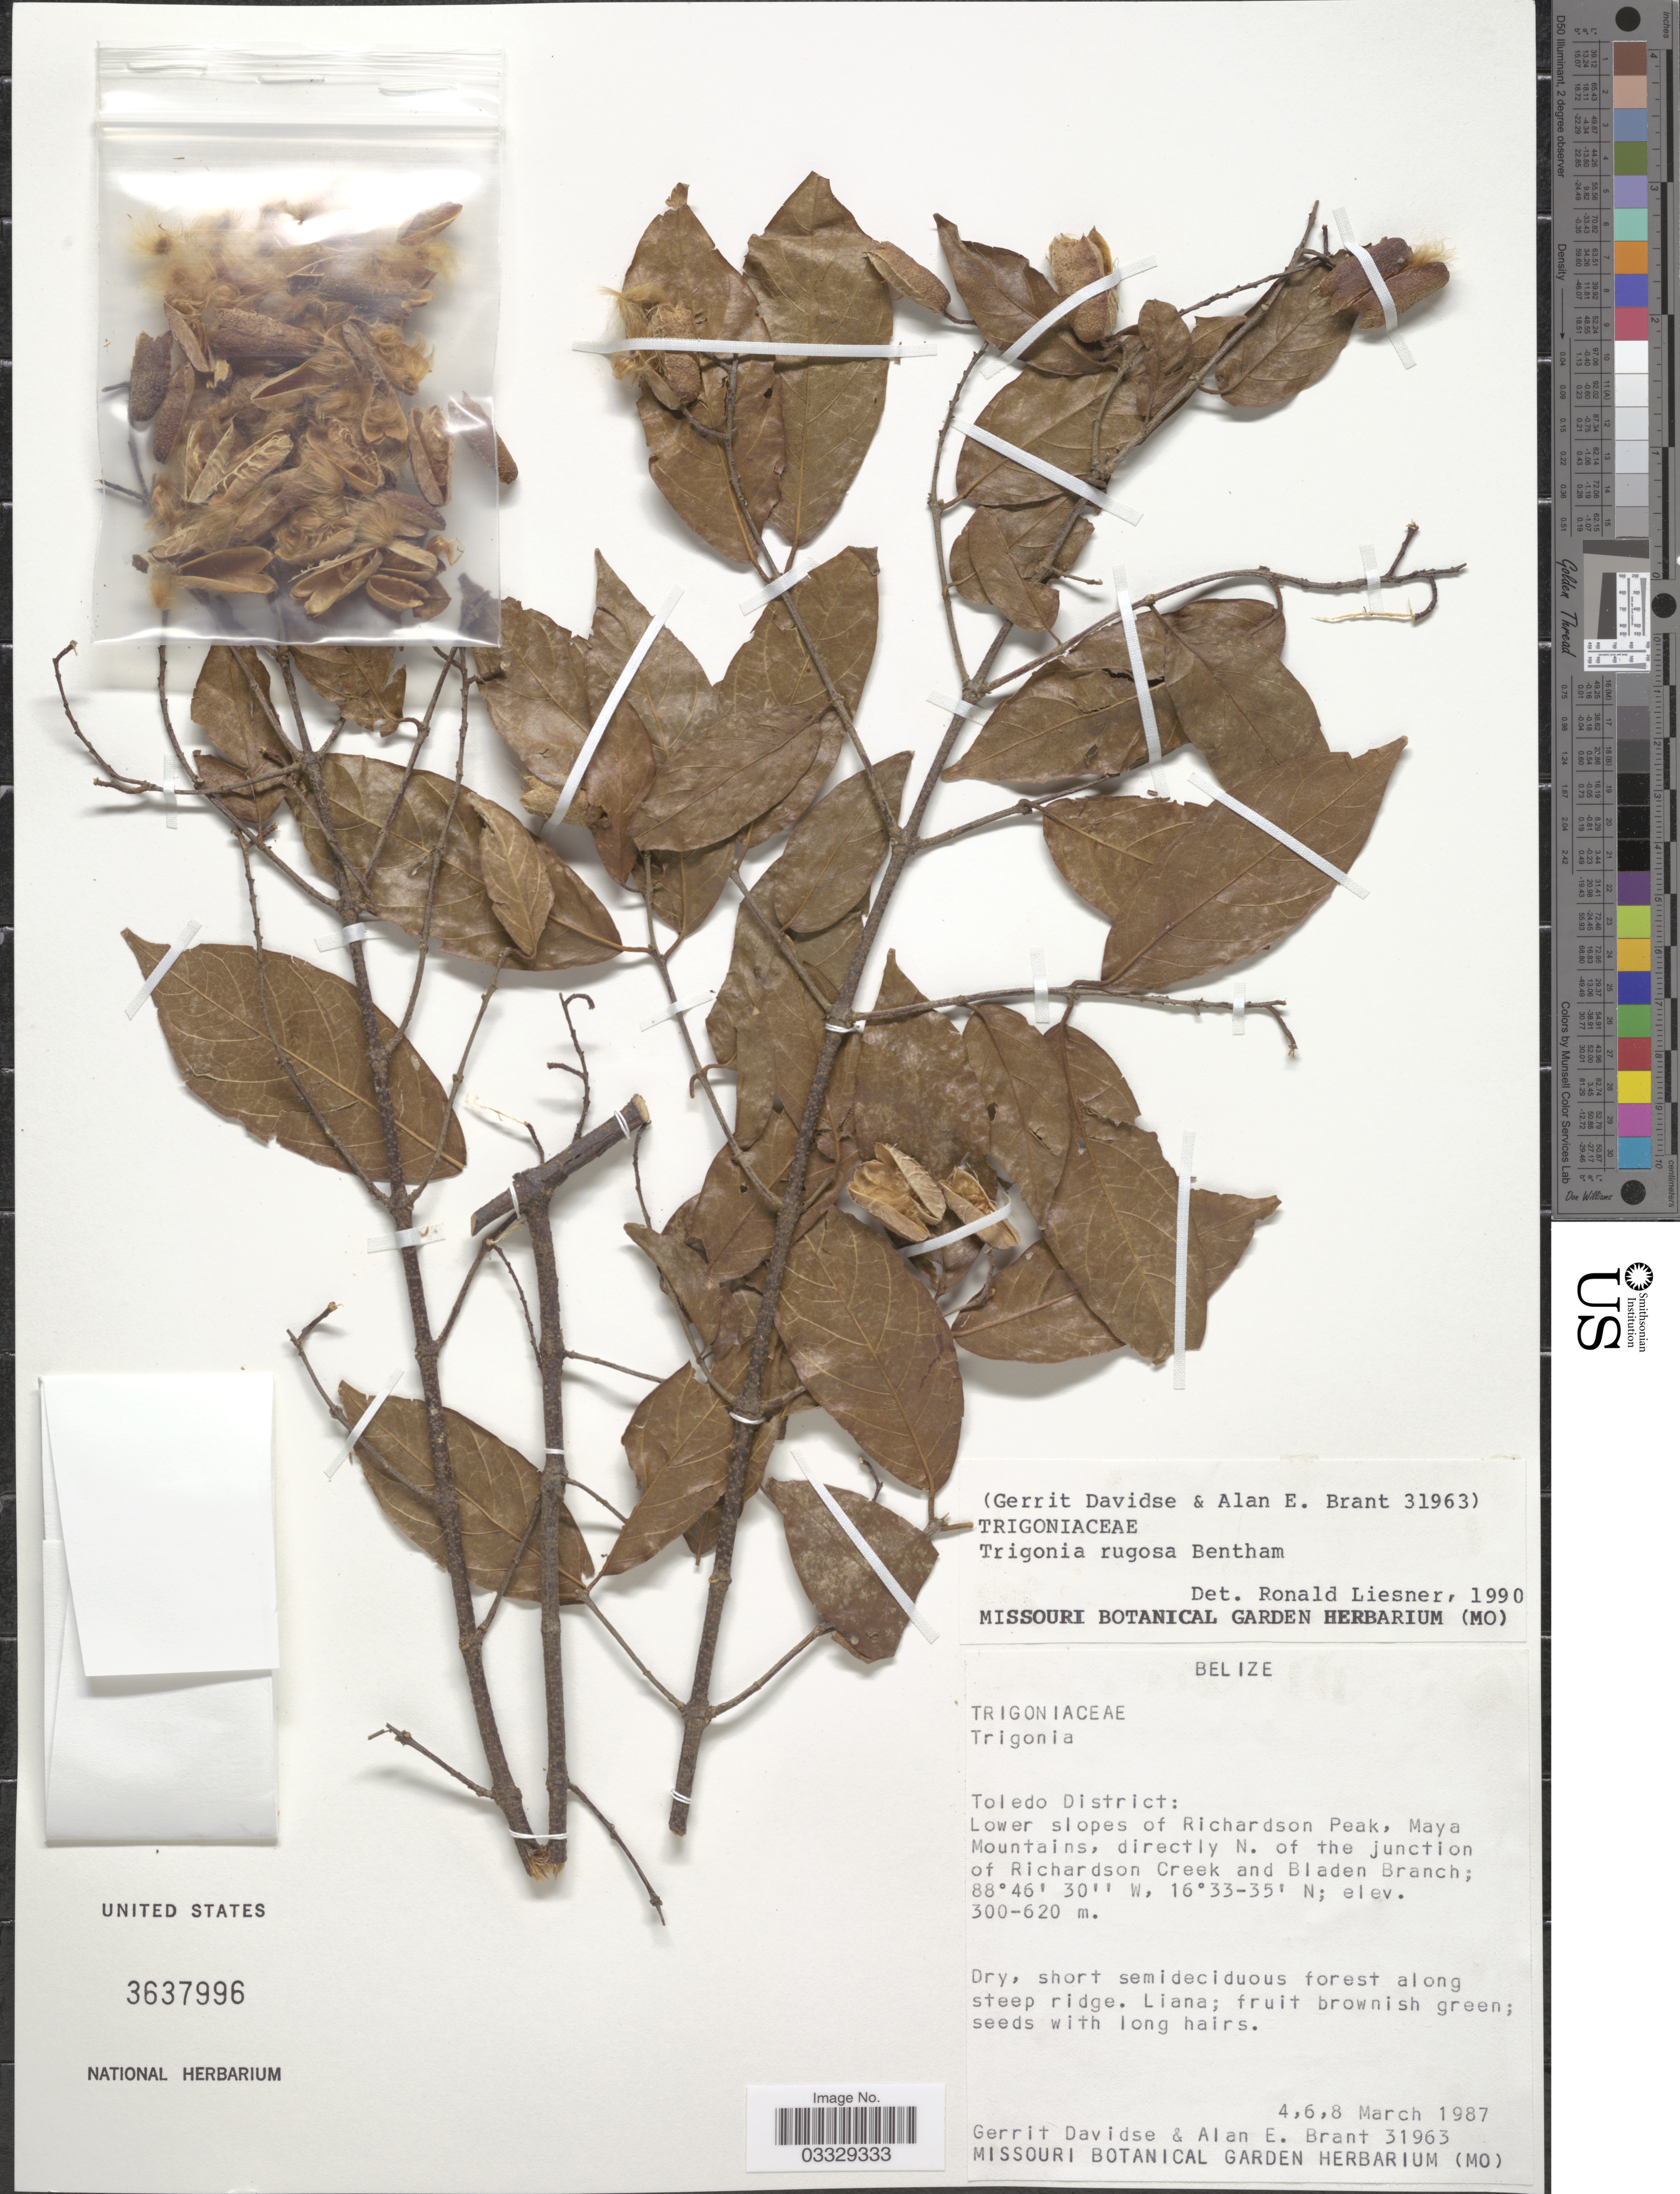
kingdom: Plantae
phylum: Tracheophyta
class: Magnoliopsida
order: Malpighiales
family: Trigoniaceae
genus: Trigonia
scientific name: Trigonia rugosa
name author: Benth.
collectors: G. Davidse & A. Brant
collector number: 31963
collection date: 1987-03-04/1987-03-08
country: Belize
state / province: Toledo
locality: Toledo District: Lower slopes of Richardson Peak, Maya Mountains, directly N. of the junction of Richardson Creek and Bladen Branch.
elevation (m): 300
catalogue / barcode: US 3637996